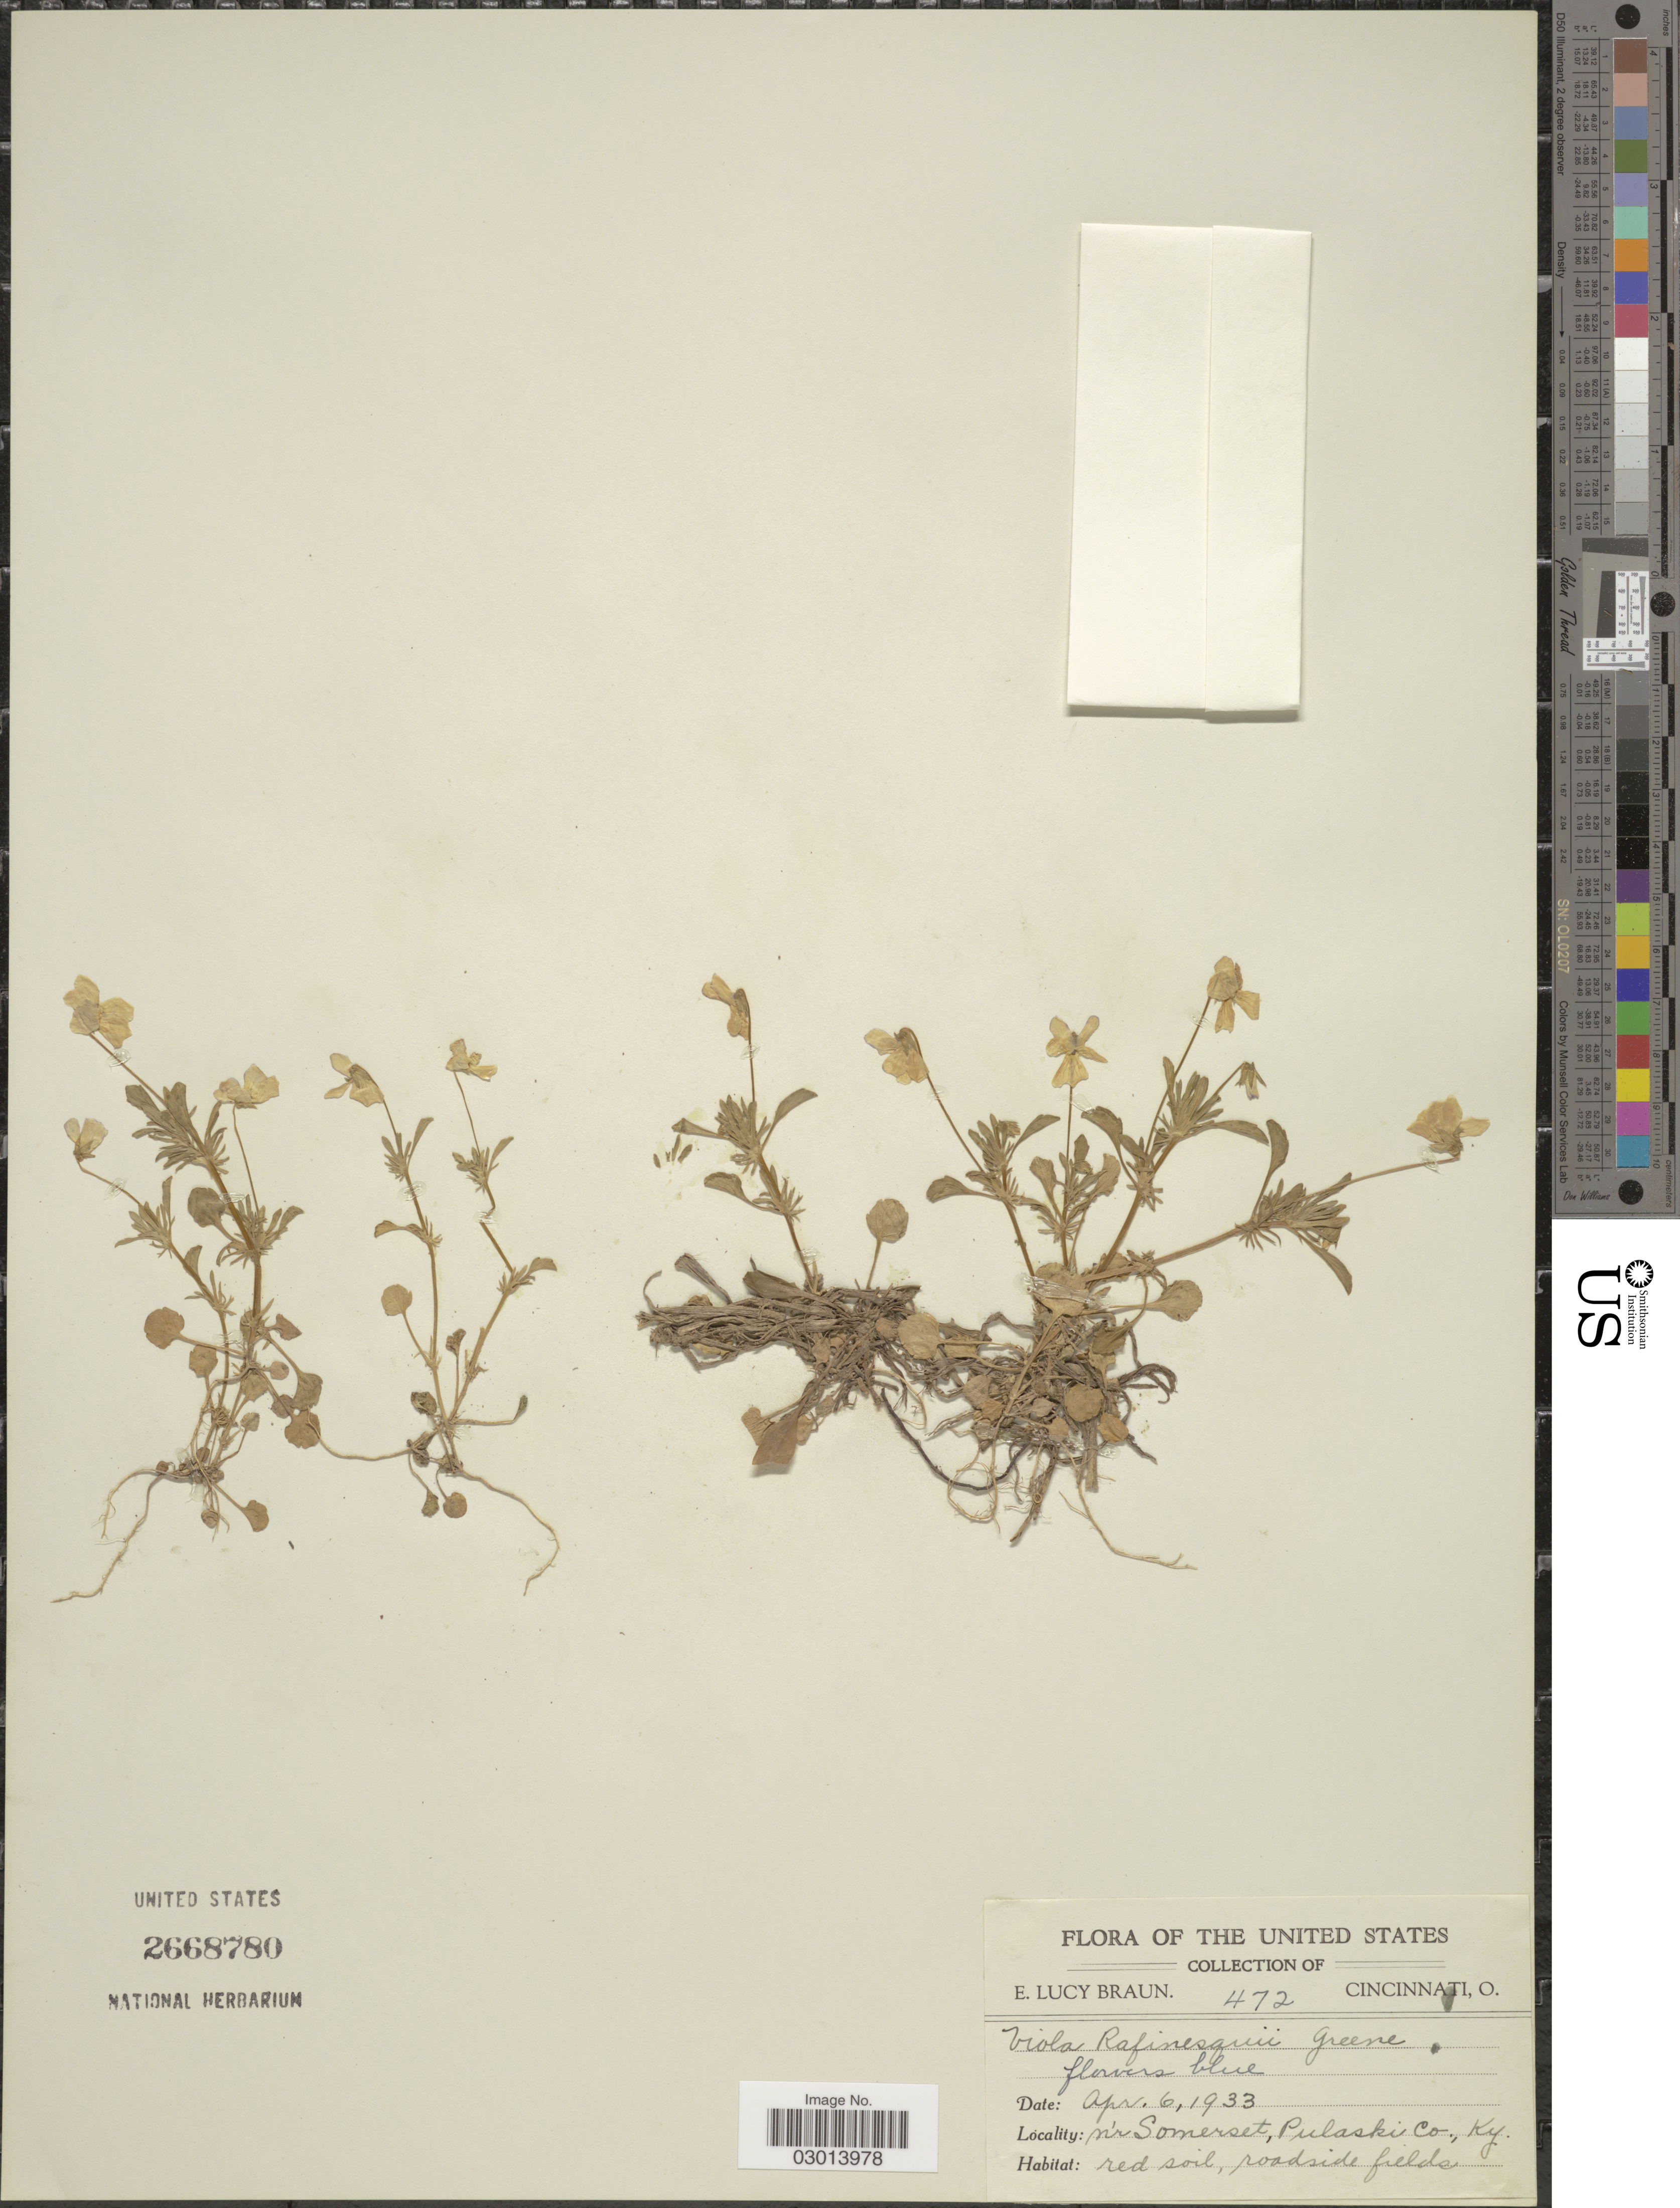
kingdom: Plantae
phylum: Tracheophyta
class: Magnoliopsida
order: Malpighiales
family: Violaceae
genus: Viola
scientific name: Viola rafinesquei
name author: Greene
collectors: E. L. Braun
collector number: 472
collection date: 1933-04-06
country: United States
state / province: Kentucky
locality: Nr Somerset, Pulaski Co., Ky.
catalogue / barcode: US 2668780